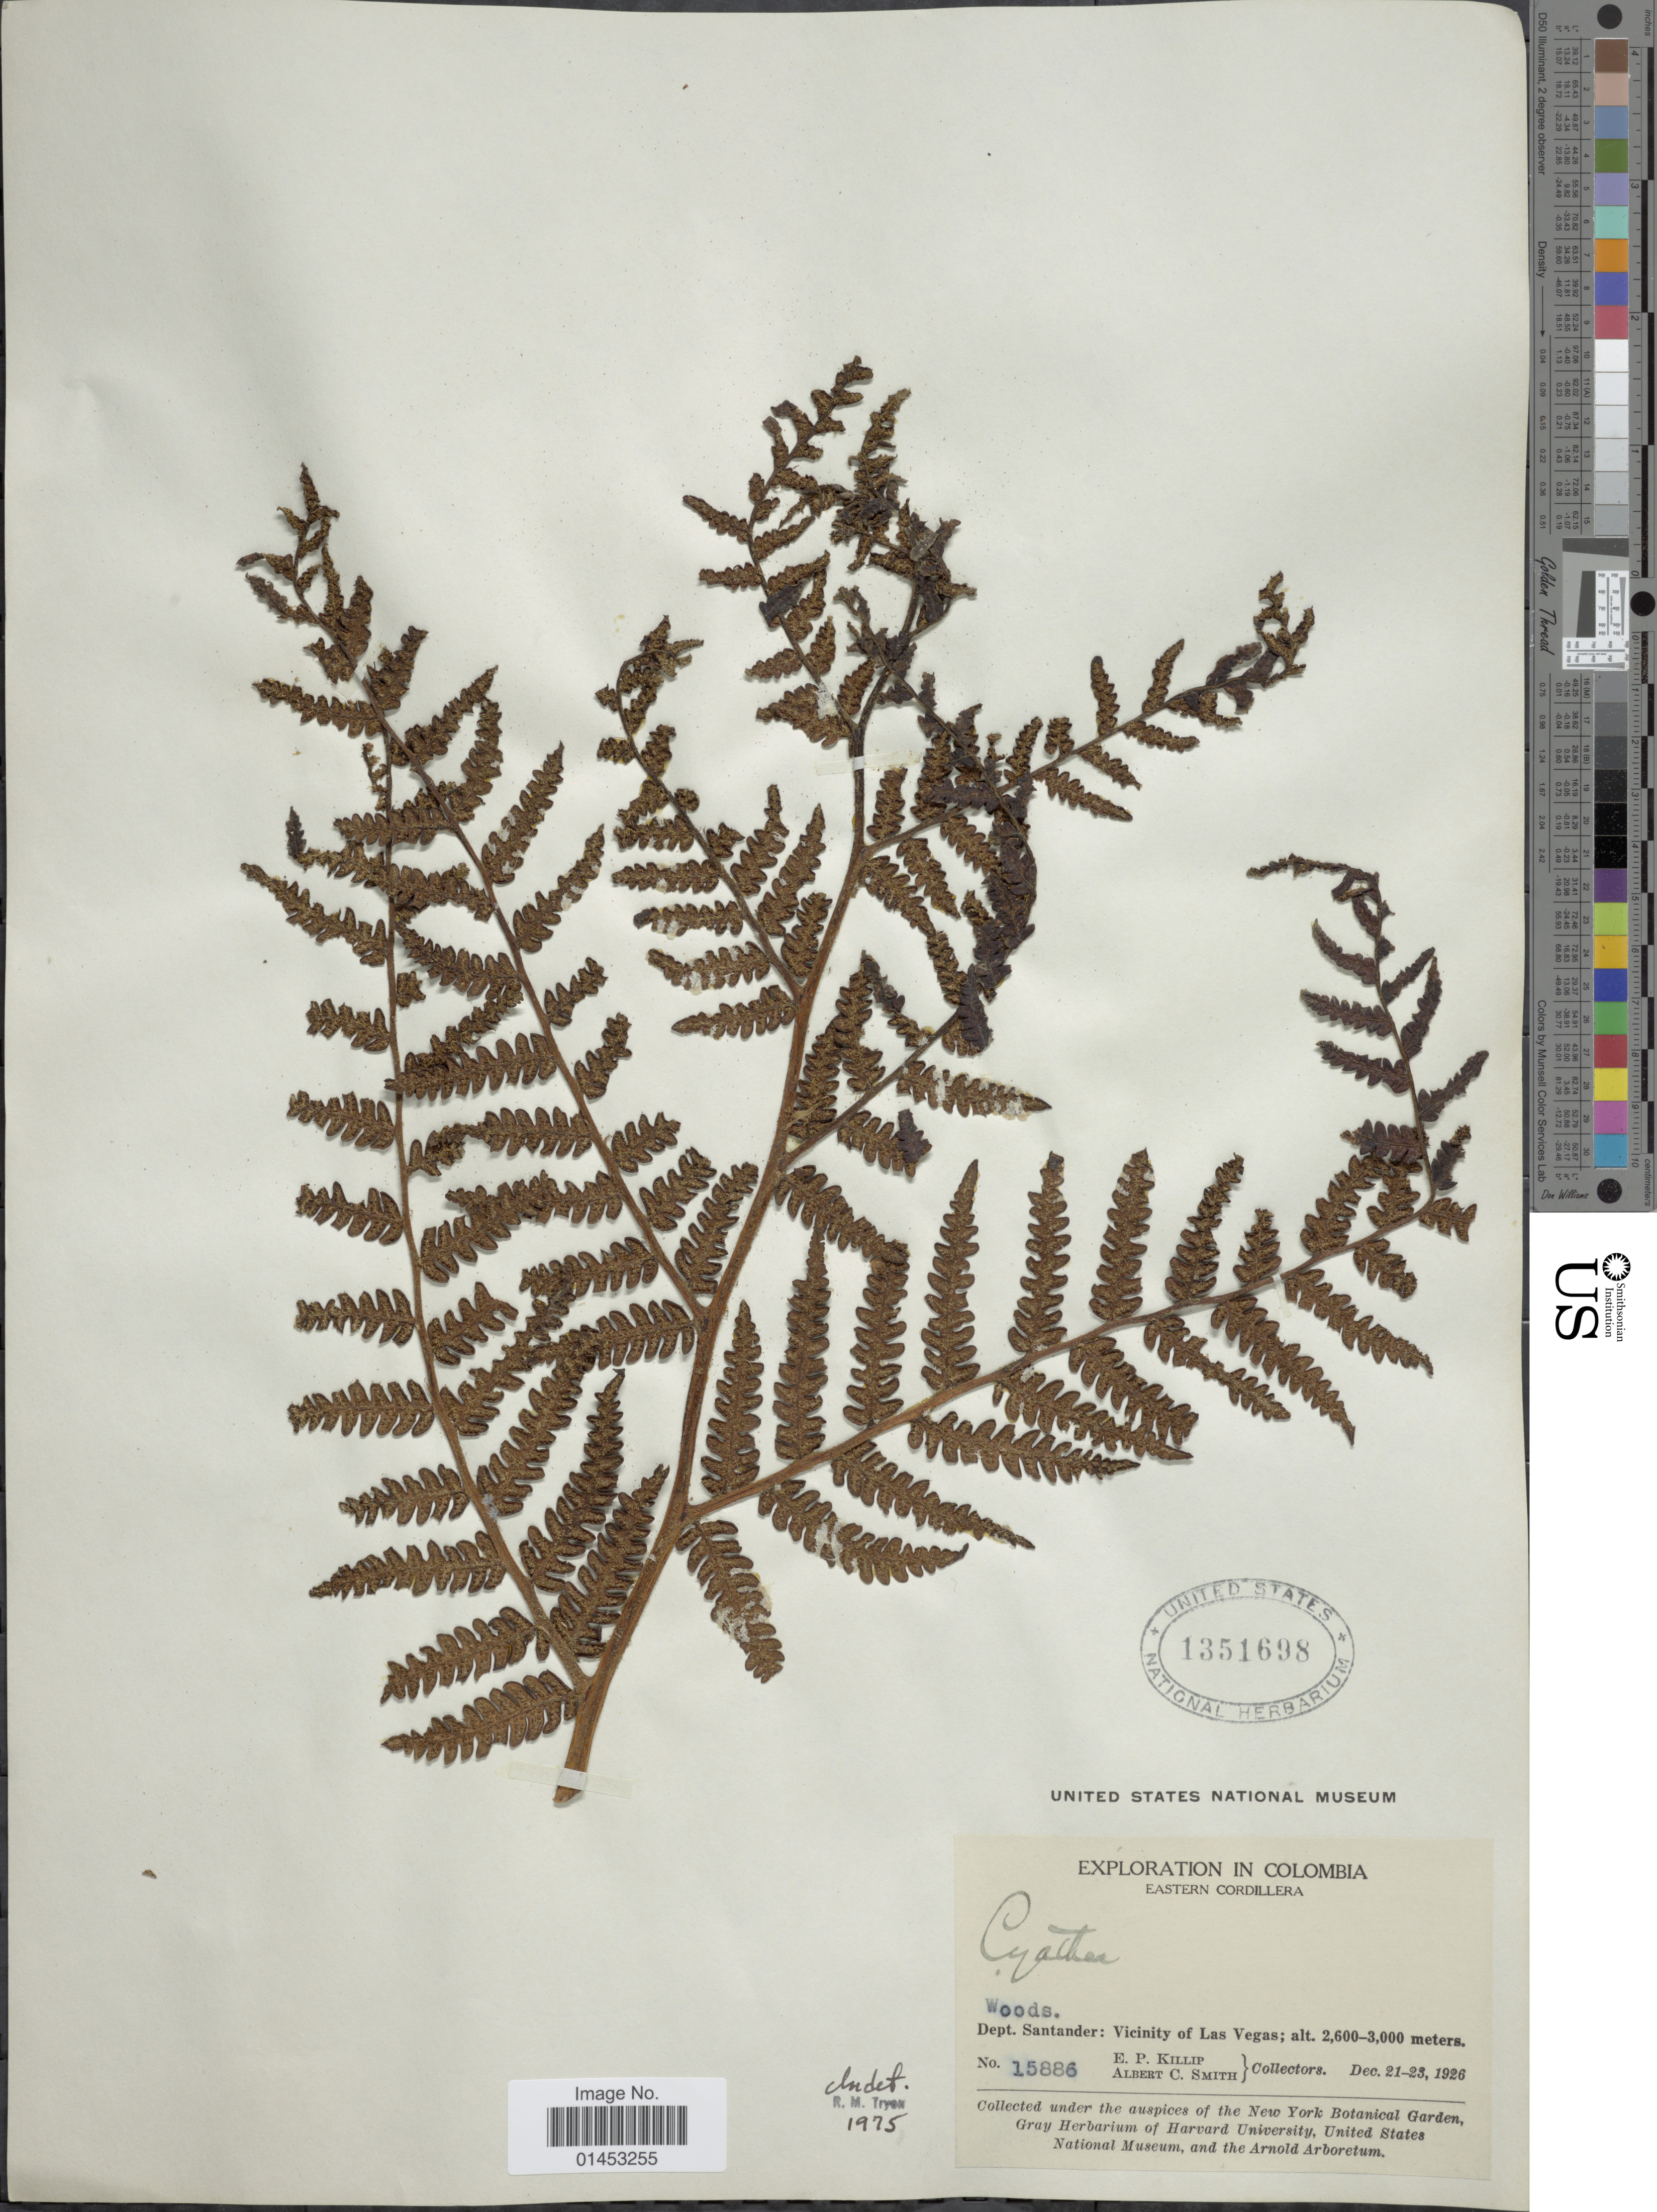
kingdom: Plantae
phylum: Tracheophyta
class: Polypodiopsida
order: Cyatheales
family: Cyatheaceae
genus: Cyathea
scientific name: Cyathea sp.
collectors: E. P. Killip & A. C. Smith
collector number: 15886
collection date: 1926-12-21/1926-12-23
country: Colombia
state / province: Santander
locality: Eastern Cordillera, Dept. Santander: Vicinity of Las Vegas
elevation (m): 2600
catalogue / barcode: US 1351698